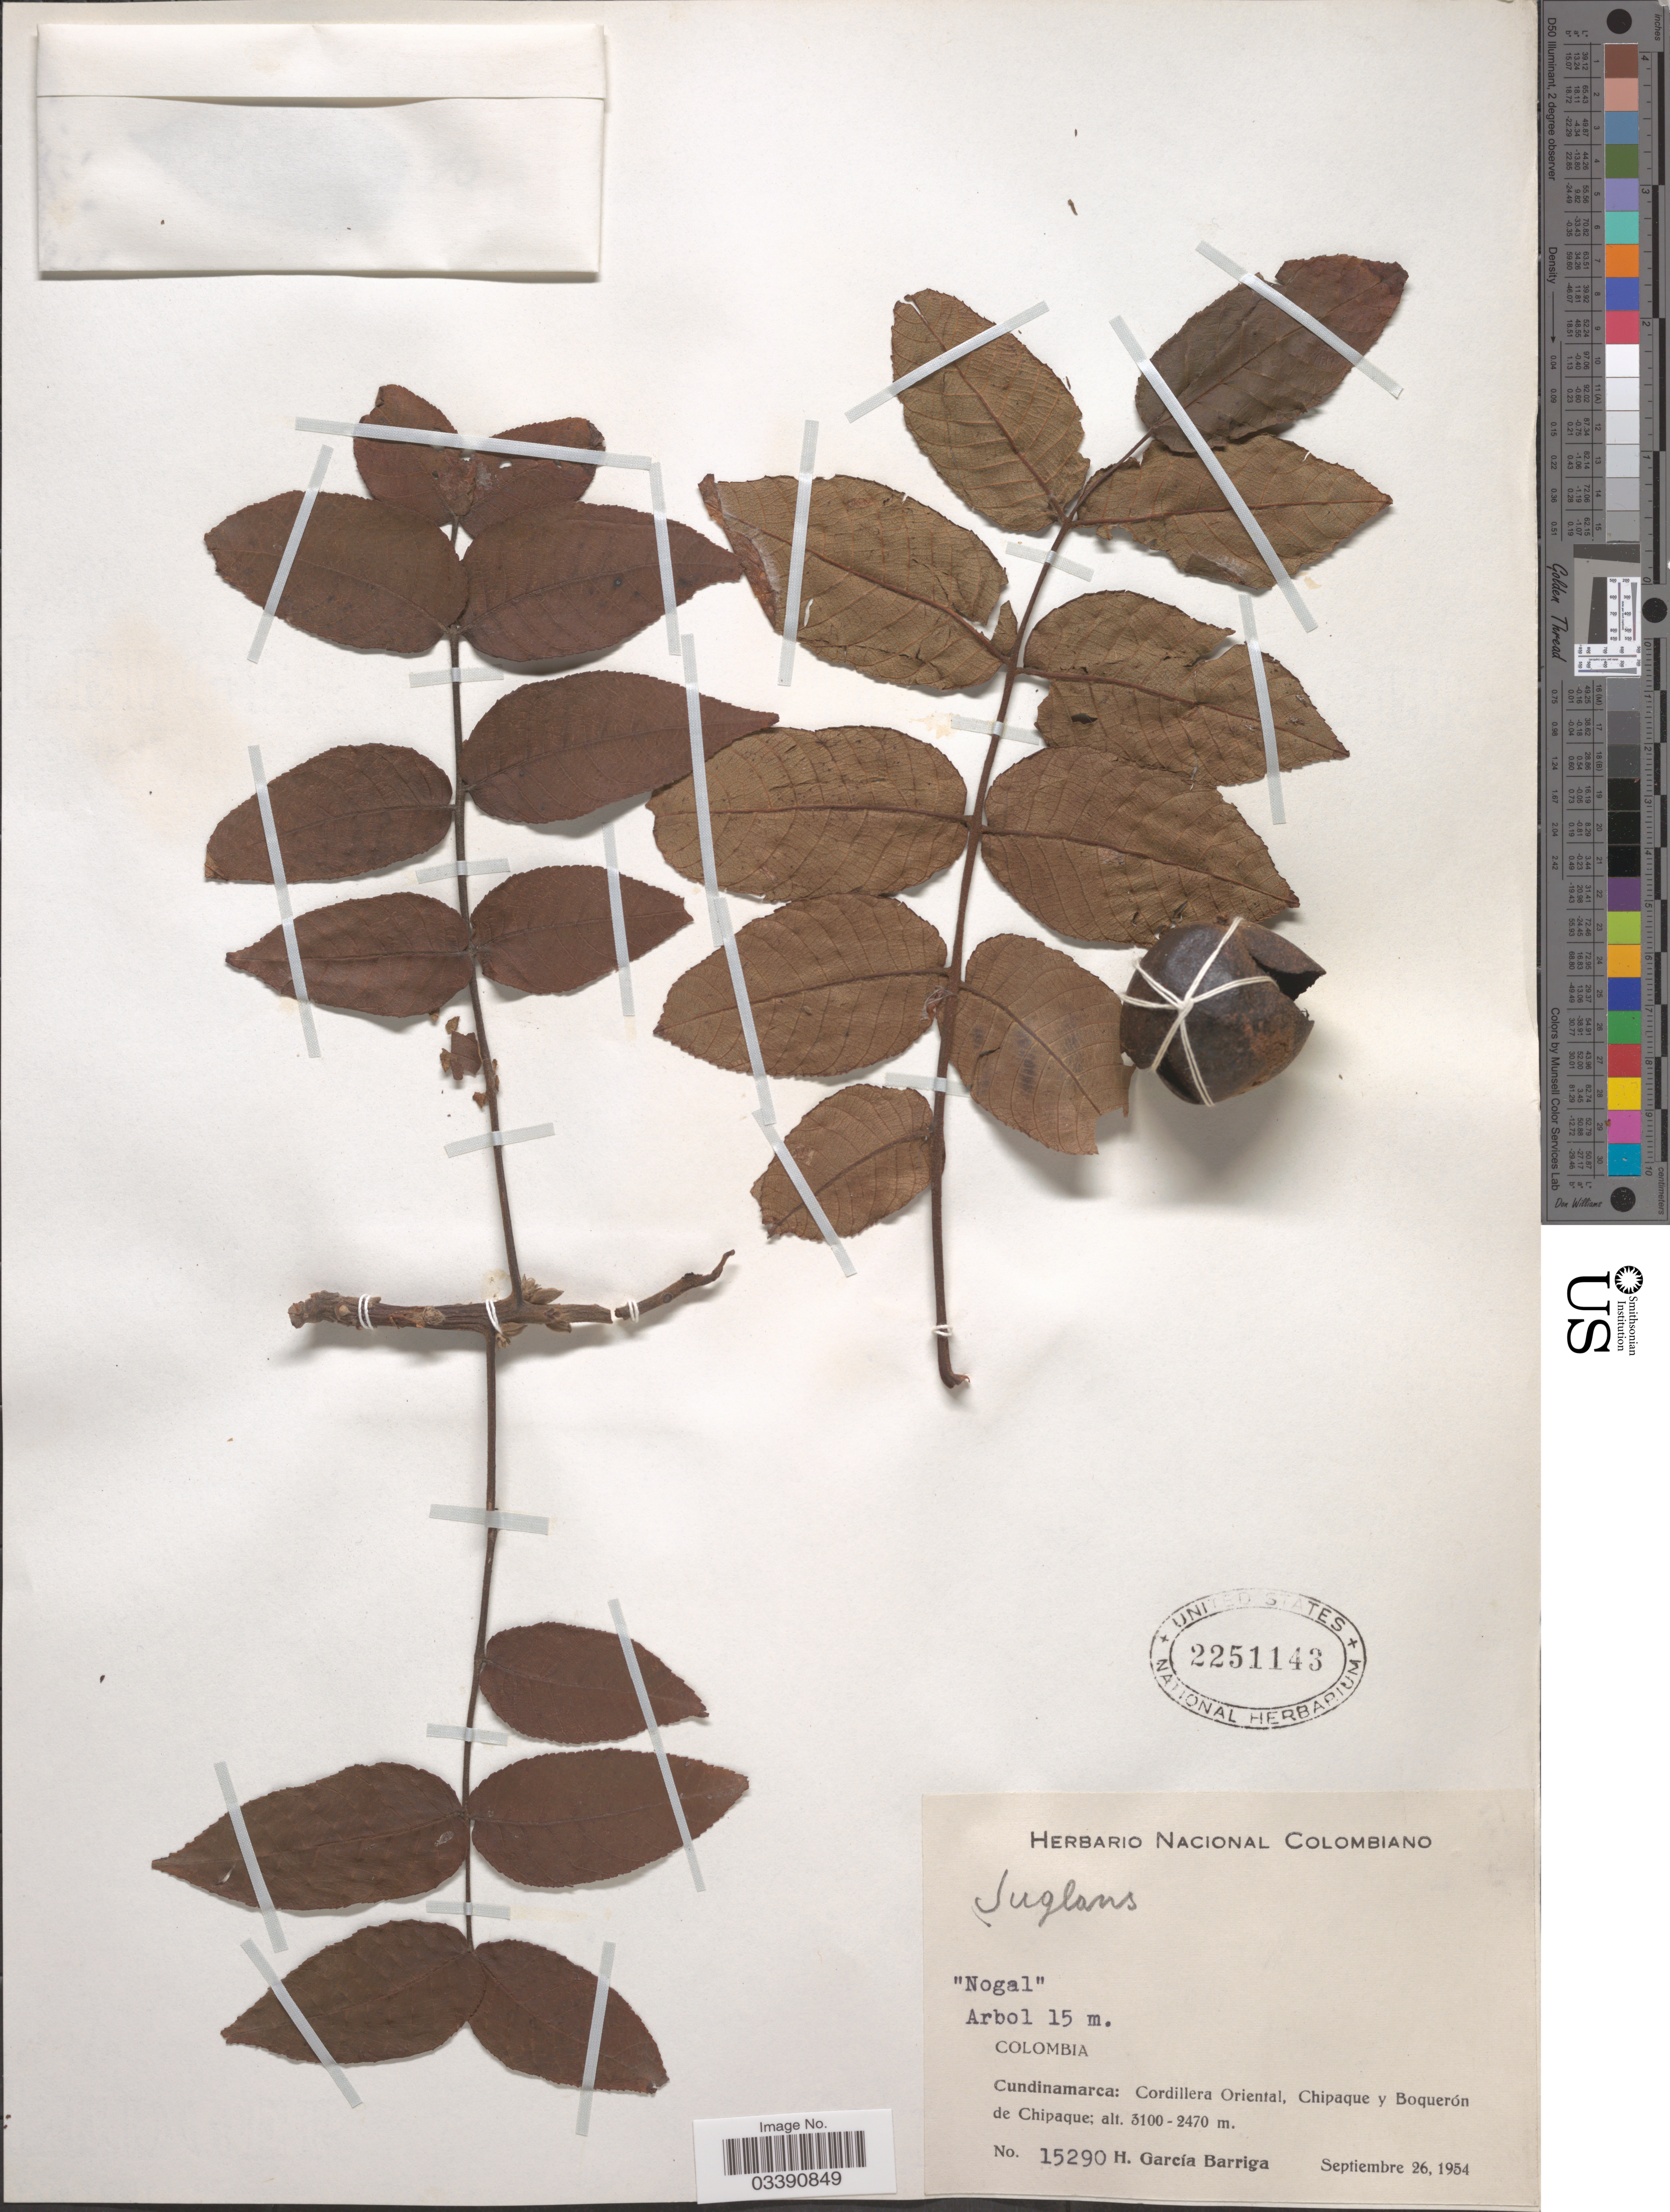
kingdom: Plantae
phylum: Tracheophyta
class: Magnoliopsida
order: Fagales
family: Juglandaceae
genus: Juglans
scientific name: Juglans columbiensis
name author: Dode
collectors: H. García Barriga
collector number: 15290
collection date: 1954-09-26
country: Colombia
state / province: Cundinamarca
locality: Cordillera Oriental, Chipaque y Boquerón de Chipaque.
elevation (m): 2470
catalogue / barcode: US 2251143